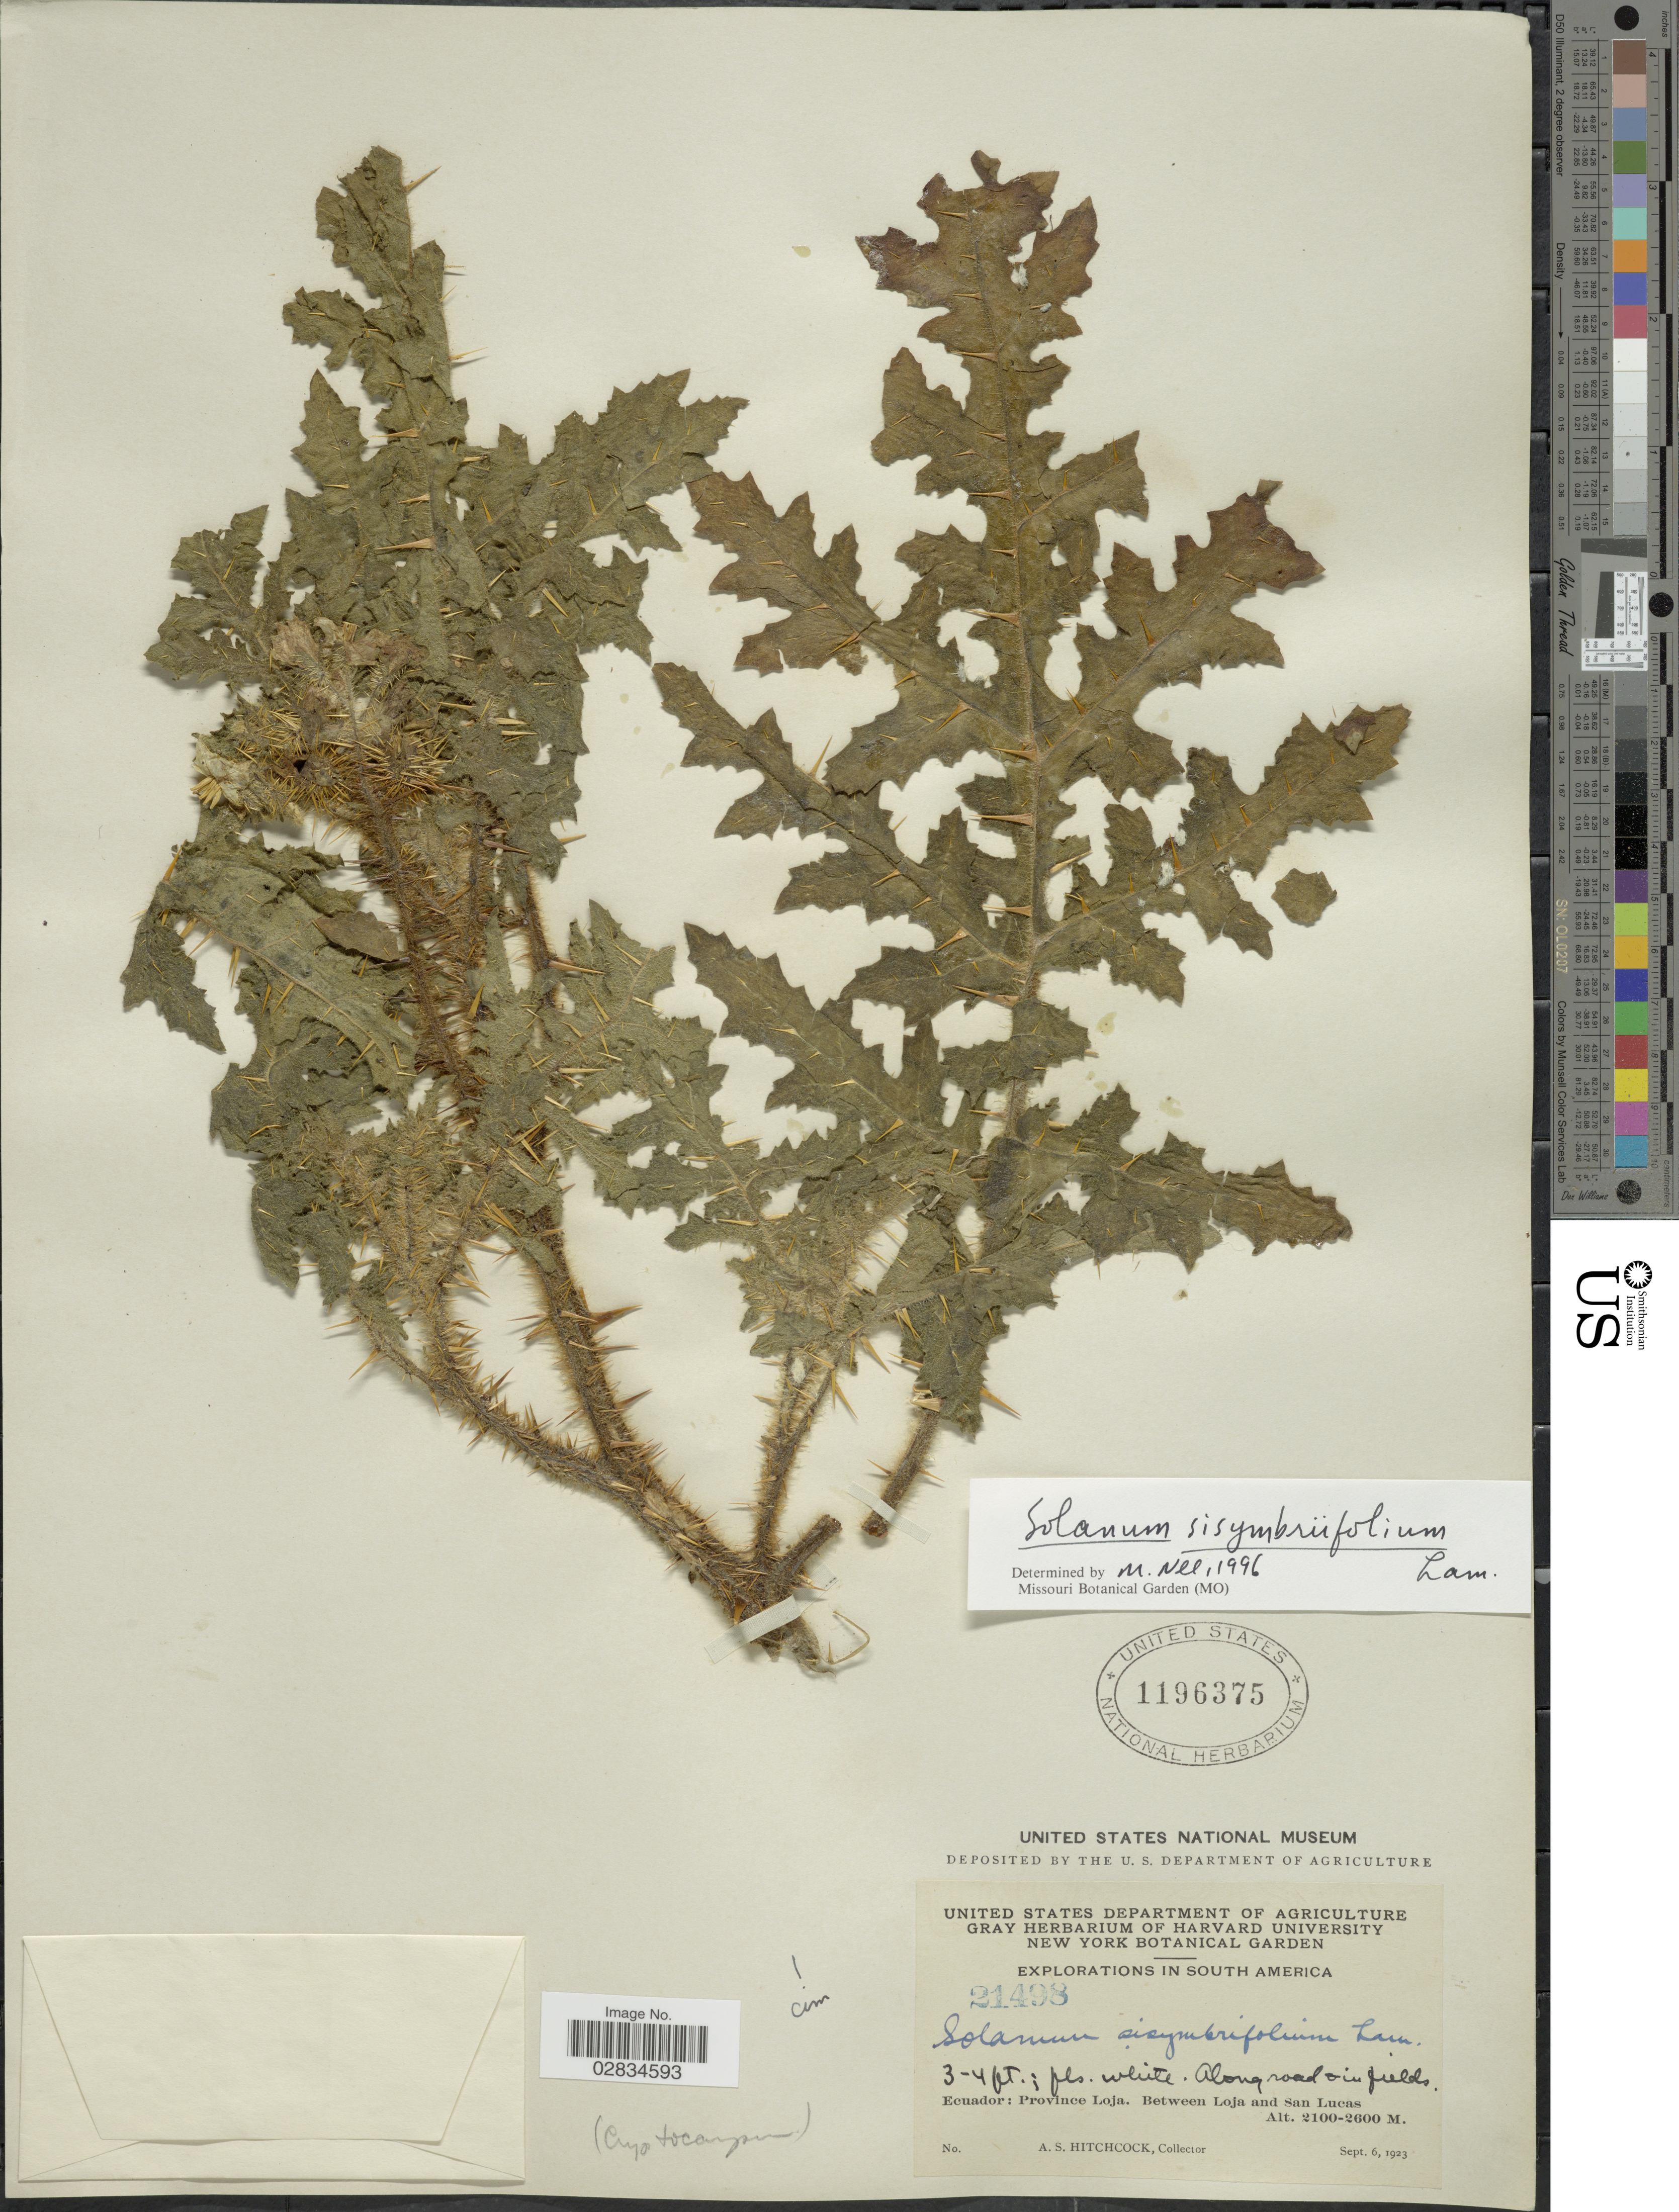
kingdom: Plantae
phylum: Tracheophyta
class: Magnoliopsida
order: Solanales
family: Solanaceae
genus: Solanum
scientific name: Solanum sisymbriifolium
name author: Lam.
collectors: A. S. Hitchcock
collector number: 21498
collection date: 1923-09-06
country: Ecuador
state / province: Loja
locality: Province Loja. Between Loja and San Lucas.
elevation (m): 2100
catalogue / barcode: US 1196375